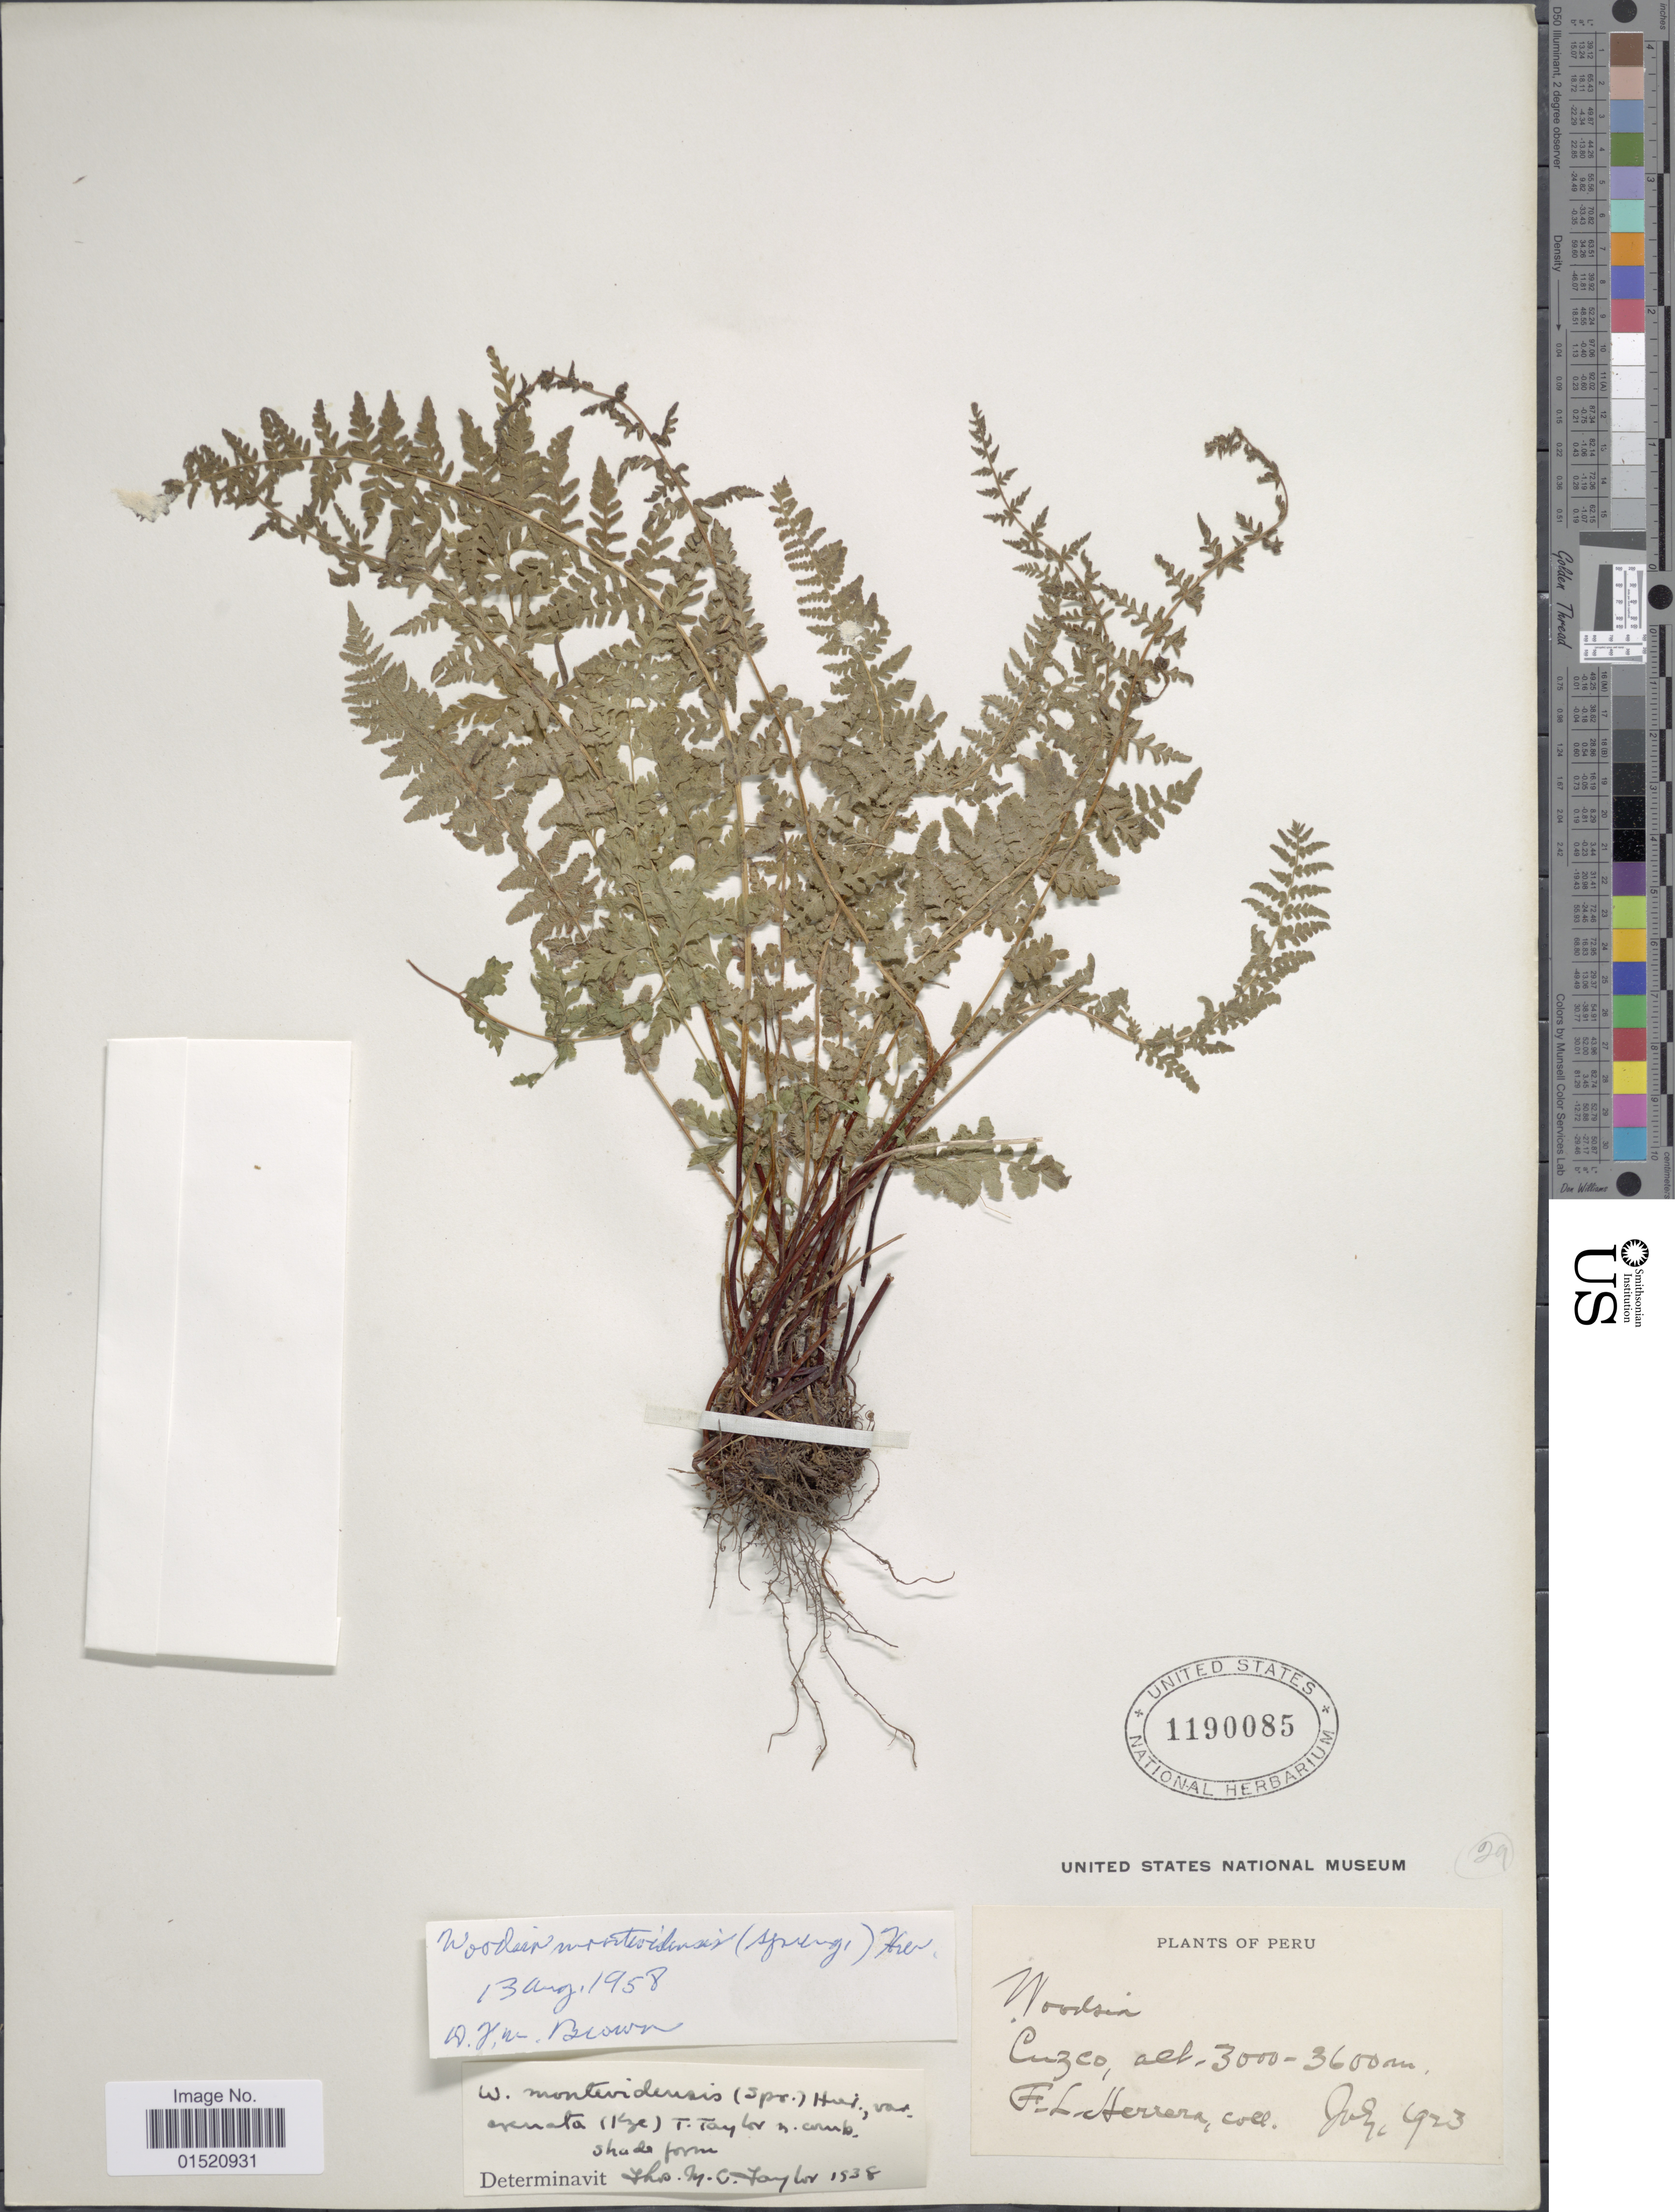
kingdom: Plantae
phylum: Tracheophyta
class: Polypodiopsida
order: Polypodiales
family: Woodsiaceae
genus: Woodsia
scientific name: Woodsia montevidensis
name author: (Spreng.) Hieron.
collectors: F. L. Herrera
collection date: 1923-07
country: Peru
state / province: Cusco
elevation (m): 3000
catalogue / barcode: US 1190085